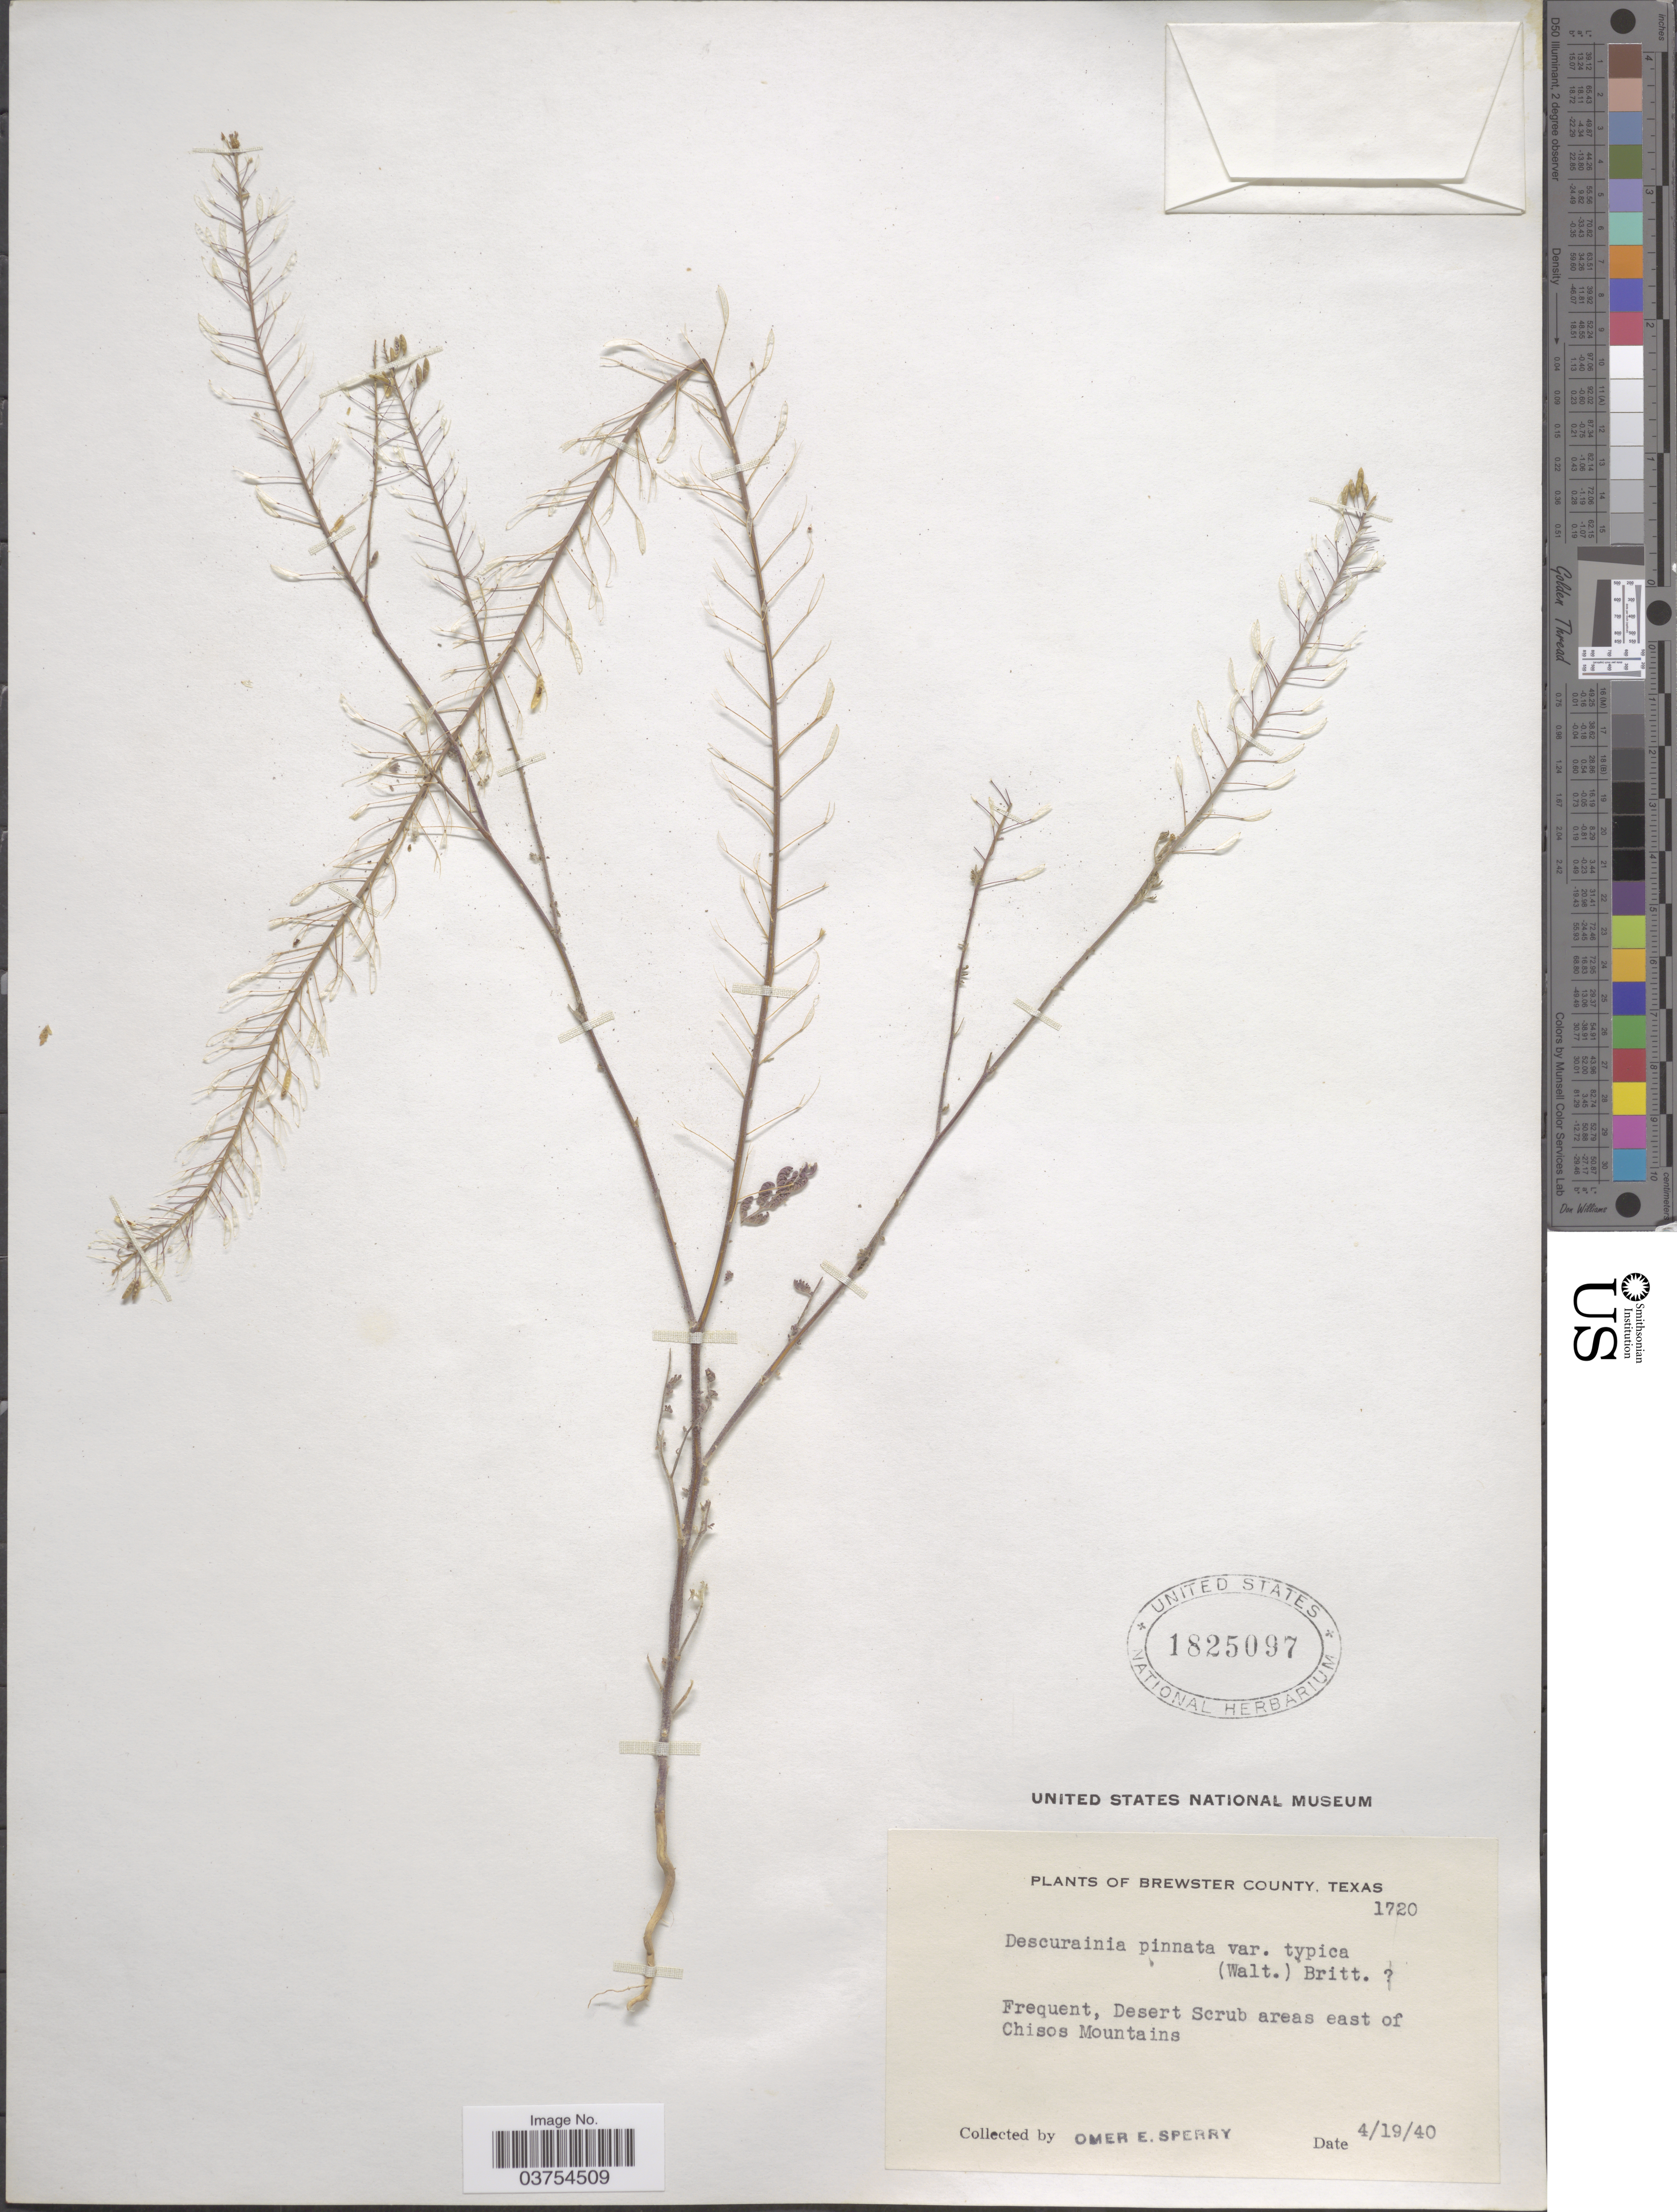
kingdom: Plantae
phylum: Tracheophyta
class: Magnoliopsida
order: Brassicales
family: Brassicaceae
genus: Descurainia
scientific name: Descurainia pinnata subsp. typica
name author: (C.A. Mey.) Detling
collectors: O. E. Sperry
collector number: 1720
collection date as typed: Transcribed d/m/y: 19/4/40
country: United States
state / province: Texas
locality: Brewster County. Frequent, Desert Scrub areas east of Chisos Mountains.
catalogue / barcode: US 1825097